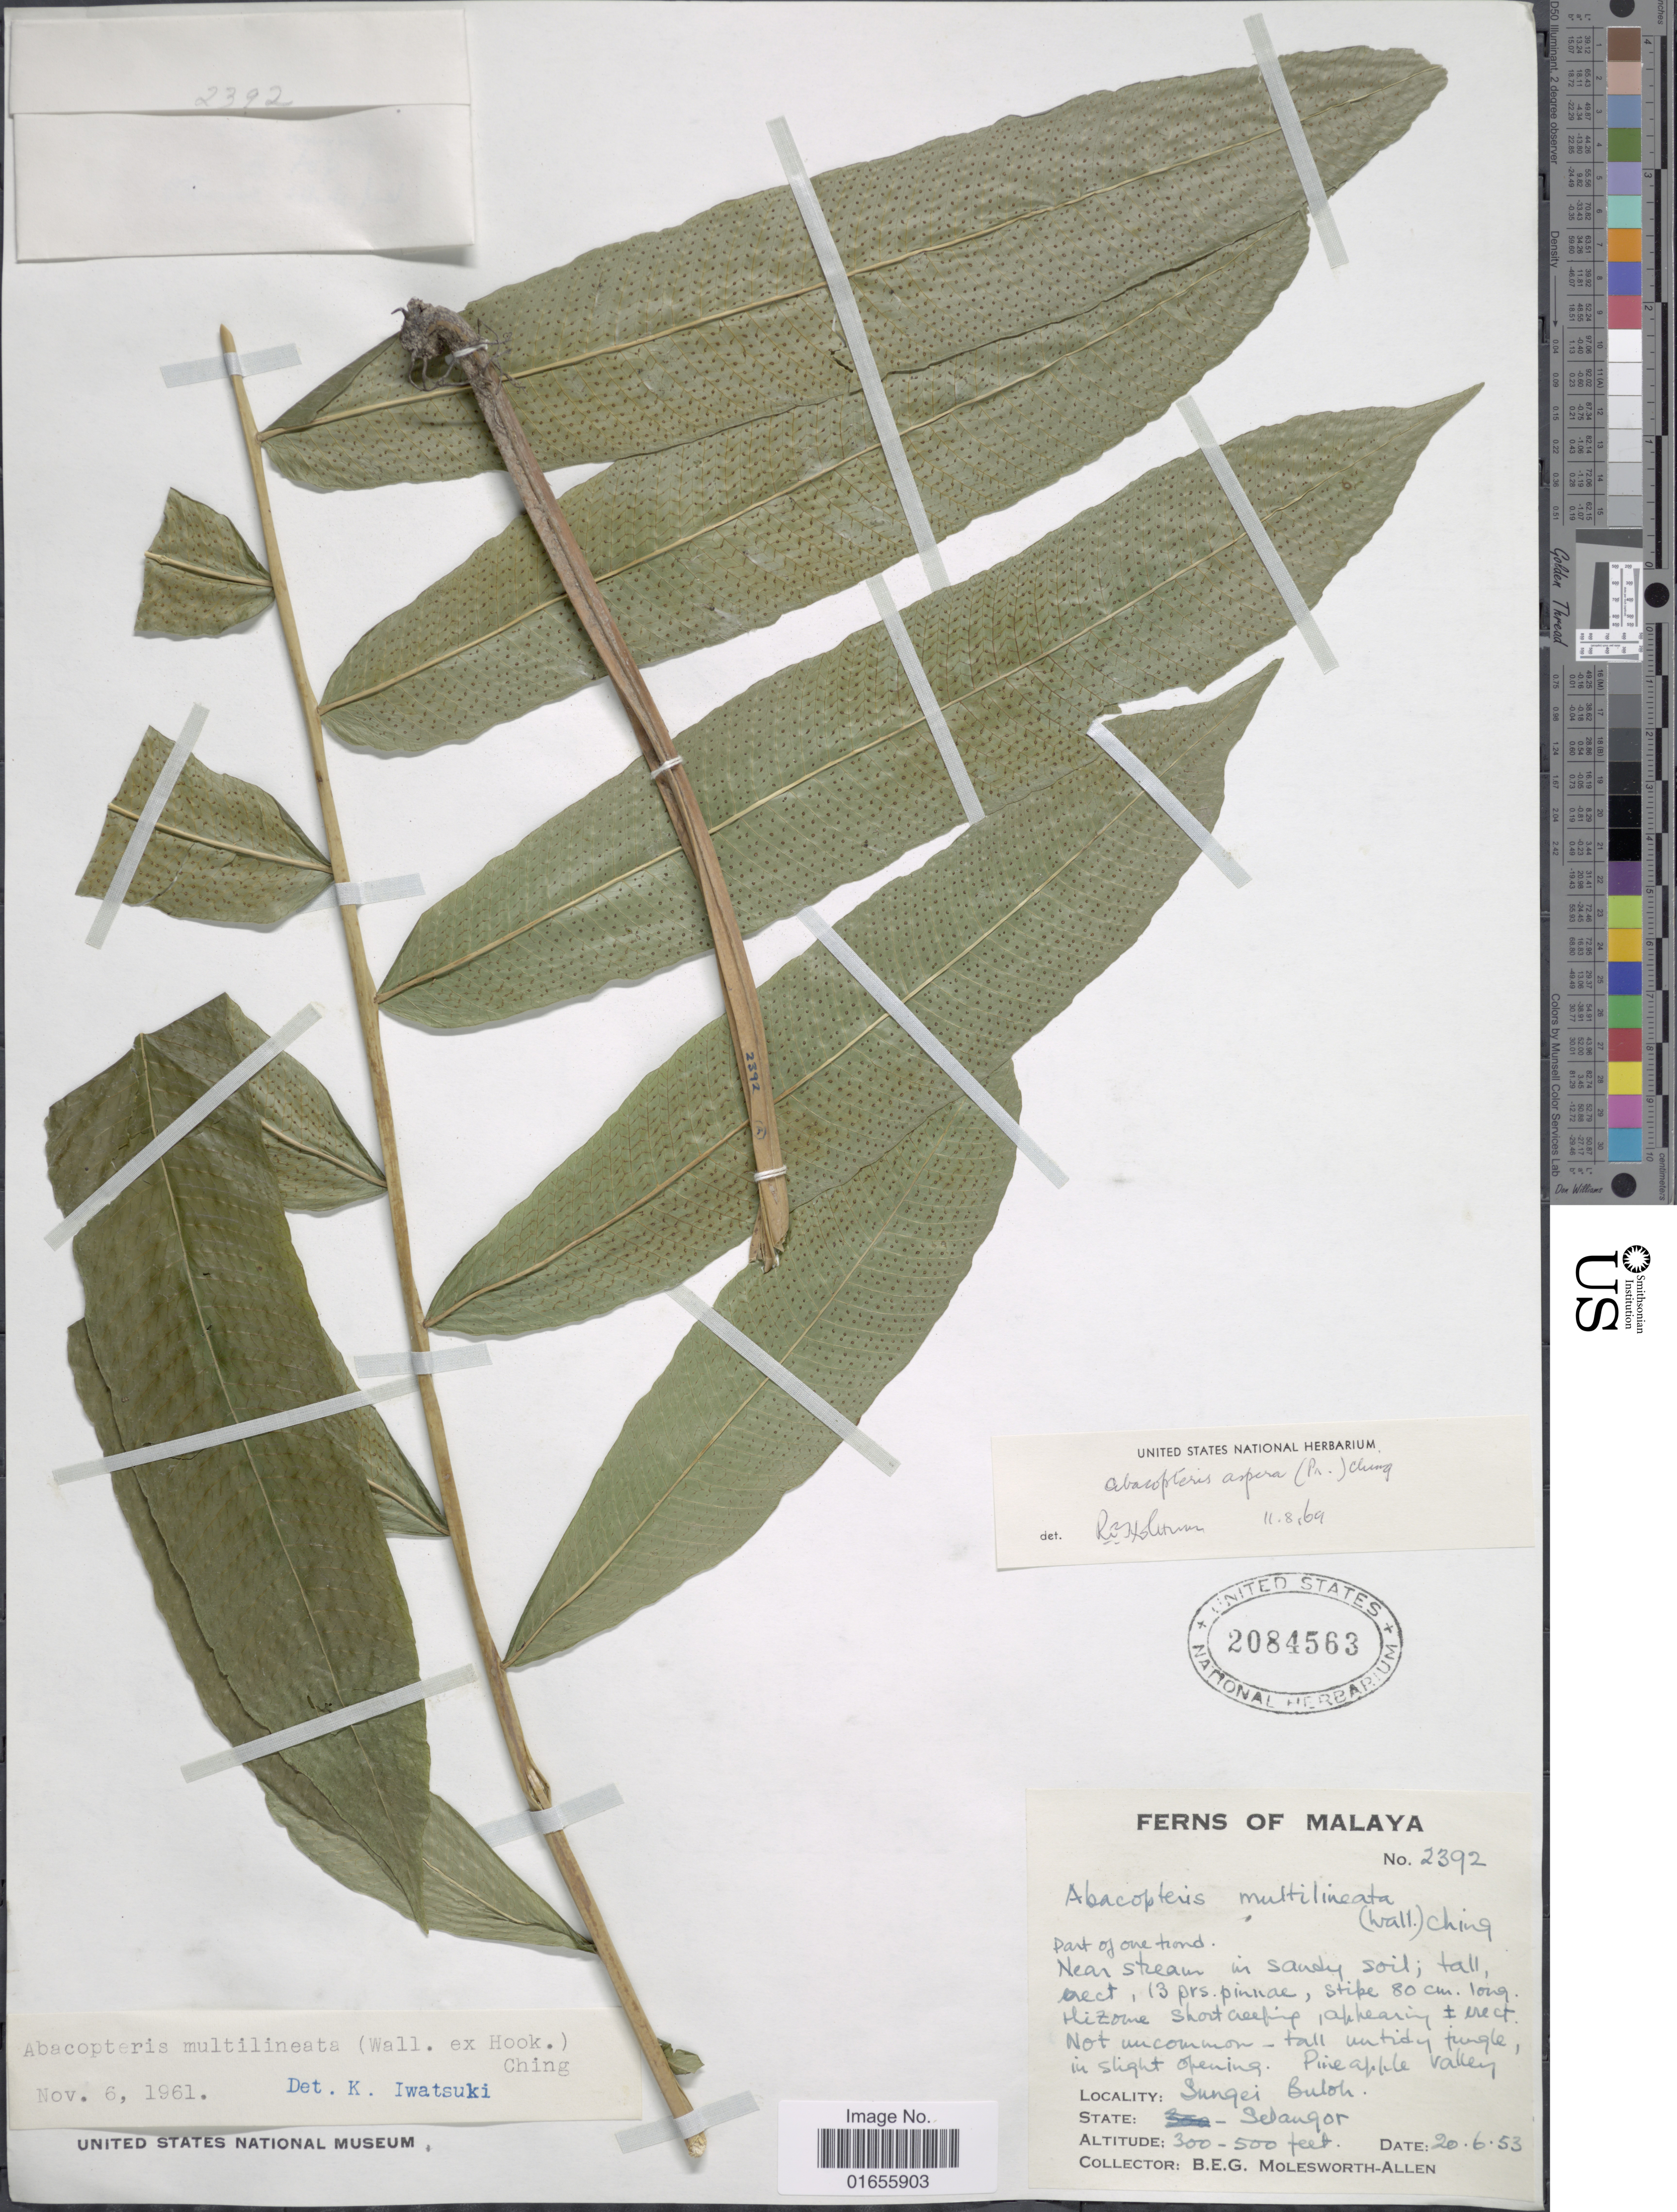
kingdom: Plantae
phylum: Tracheophyta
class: Polypodiopsida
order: Polypodiales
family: Thelypteridaceae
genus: Pronephrium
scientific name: Pronephrium asperum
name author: (C. Presl) Holttum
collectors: B. E. G. Molesworth-Allen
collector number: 2392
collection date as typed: Transcribed d/m/y: 20/6/53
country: Malaysia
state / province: Selangor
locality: Tall untidy jungle, in slight opening. Pineapple Valley, Sungei Buloh.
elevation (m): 91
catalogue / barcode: US 2084563